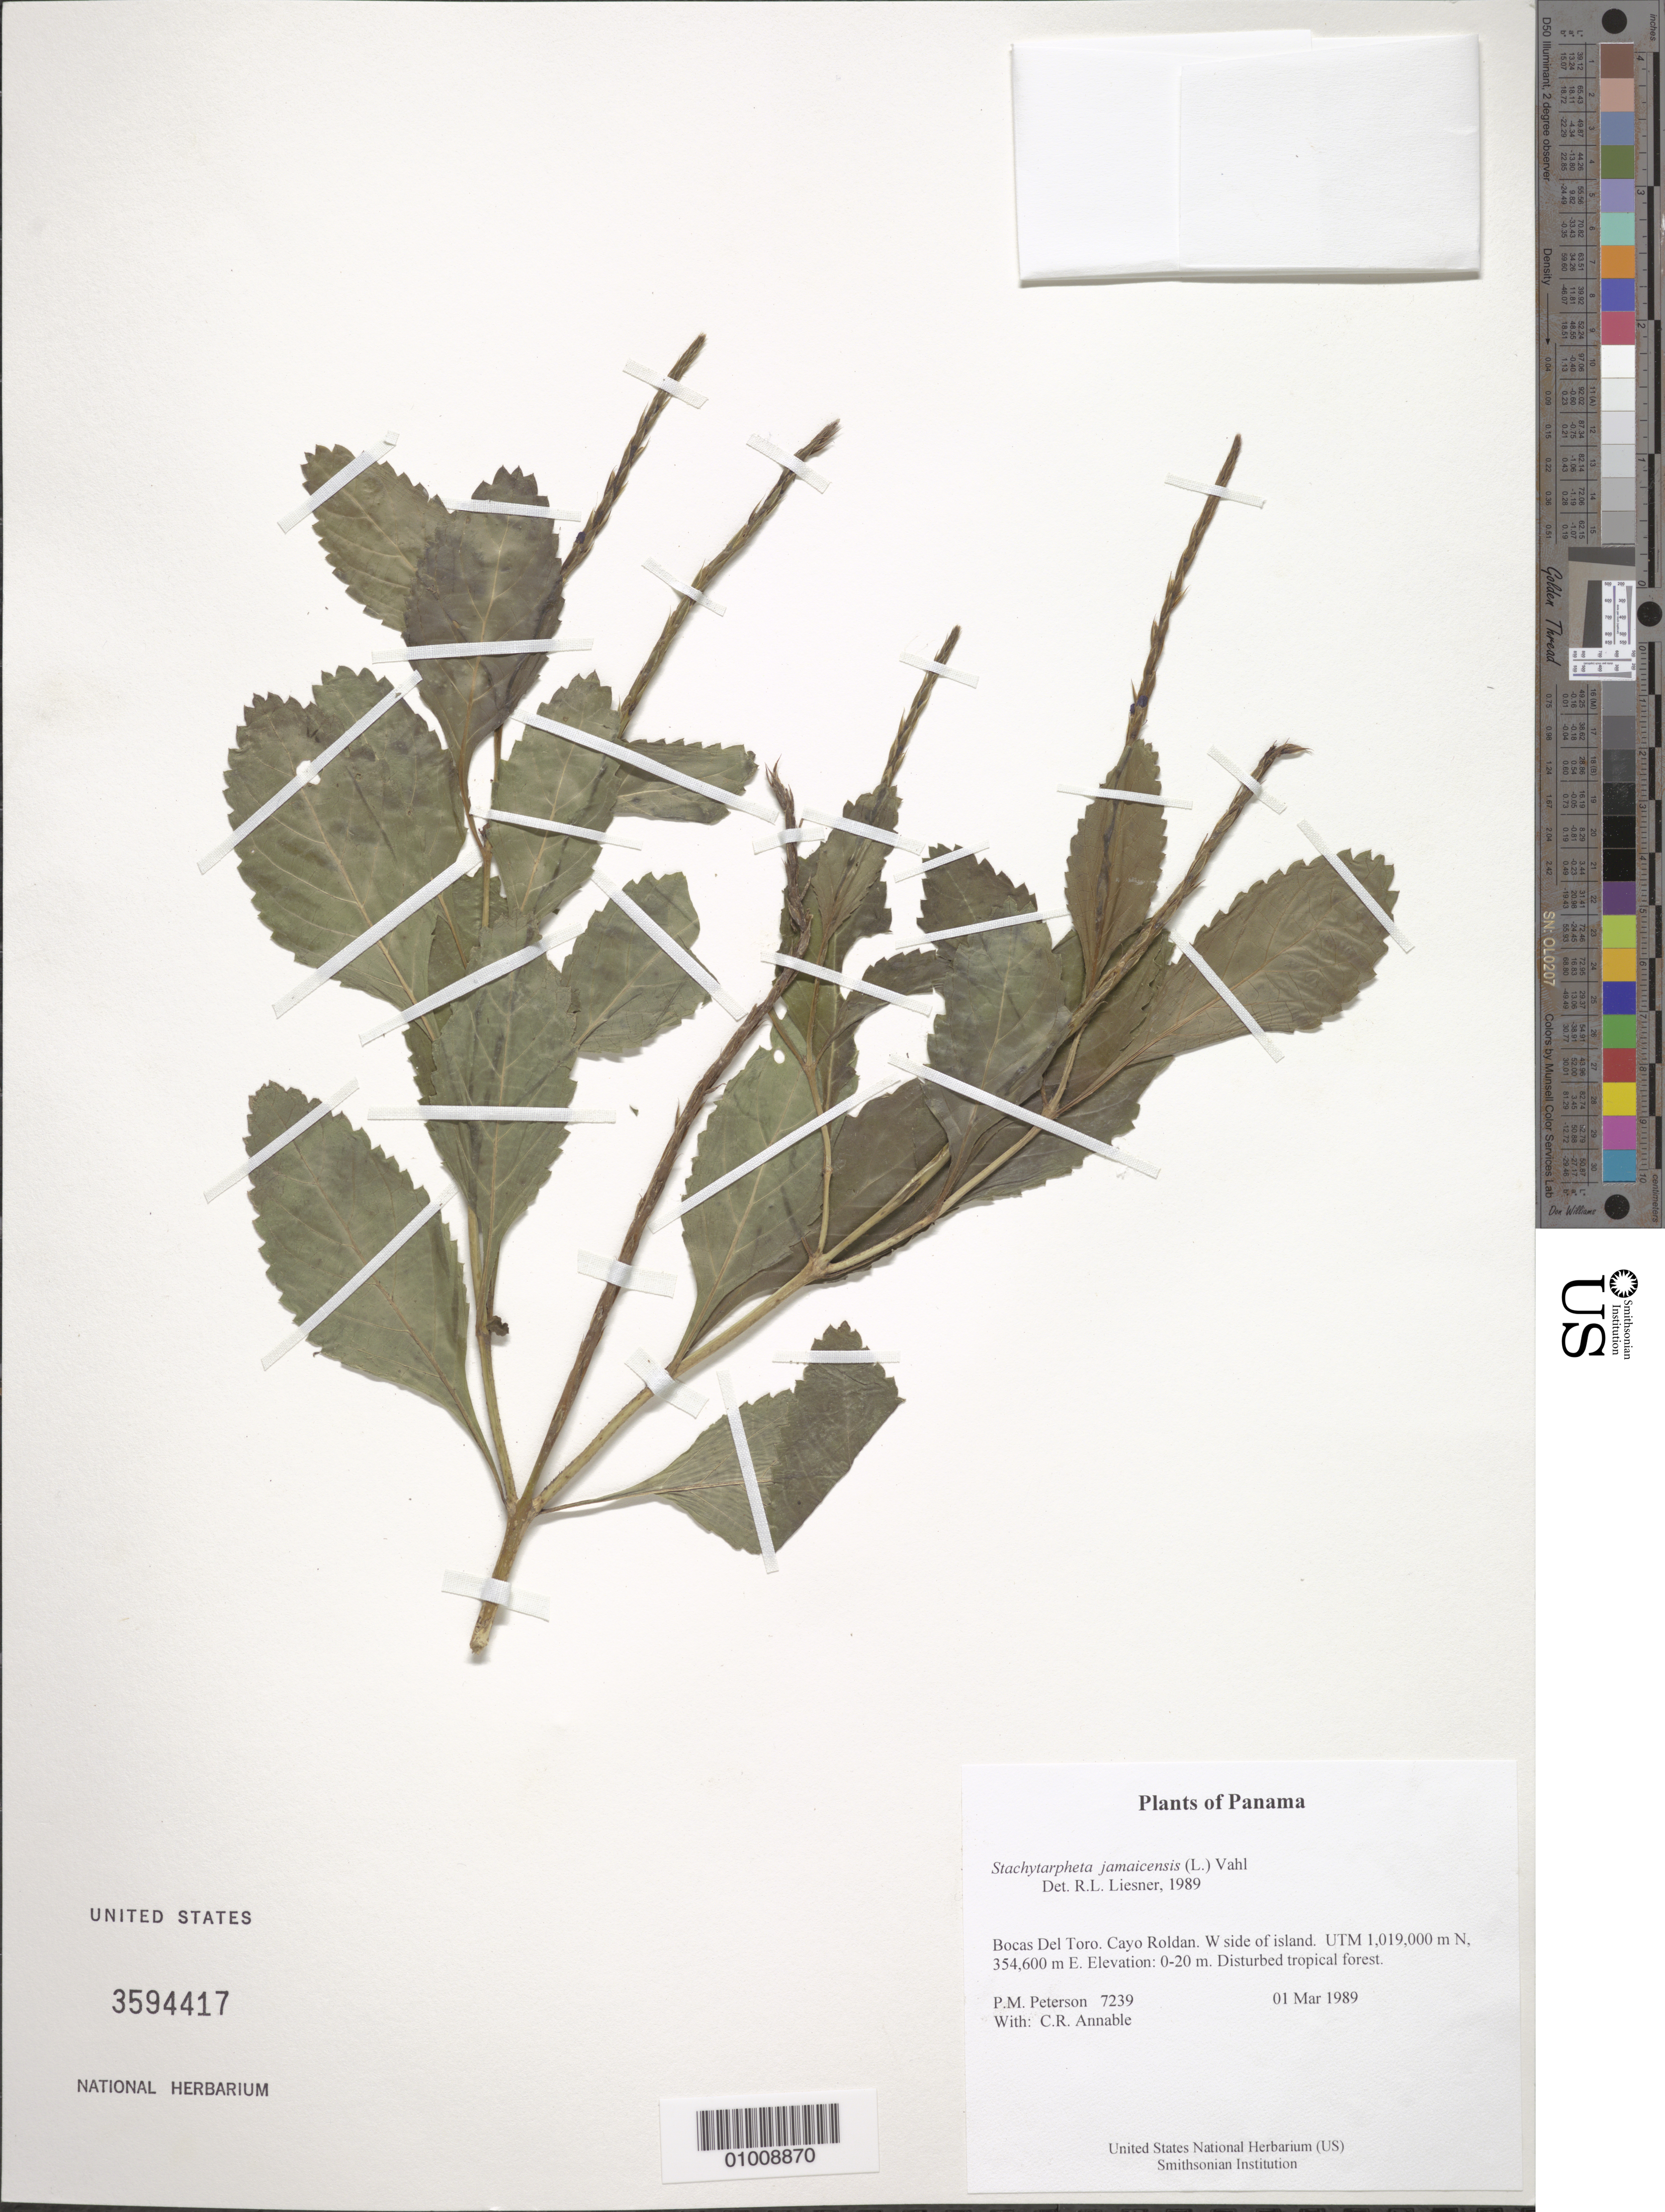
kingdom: Plantae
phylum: Tracheophyta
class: Magnoliopsida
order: Lamiales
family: Verbenaceae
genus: Stachytarpheta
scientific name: Stachytarpheta jamaicensis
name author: (L.) Vahl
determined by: Liesner, R. L.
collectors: P. M. Peterson & C. R. Annable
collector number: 07239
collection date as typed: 01 Mar 1989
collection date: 1989-03-01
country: Panama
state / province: Bocas del Toro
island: Cayo Roldan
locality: W side of island. UTM 1,019,000 m N, 354,600 m E.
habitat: Disturbed tropical forest.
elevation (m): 0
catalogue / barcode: US 3594417